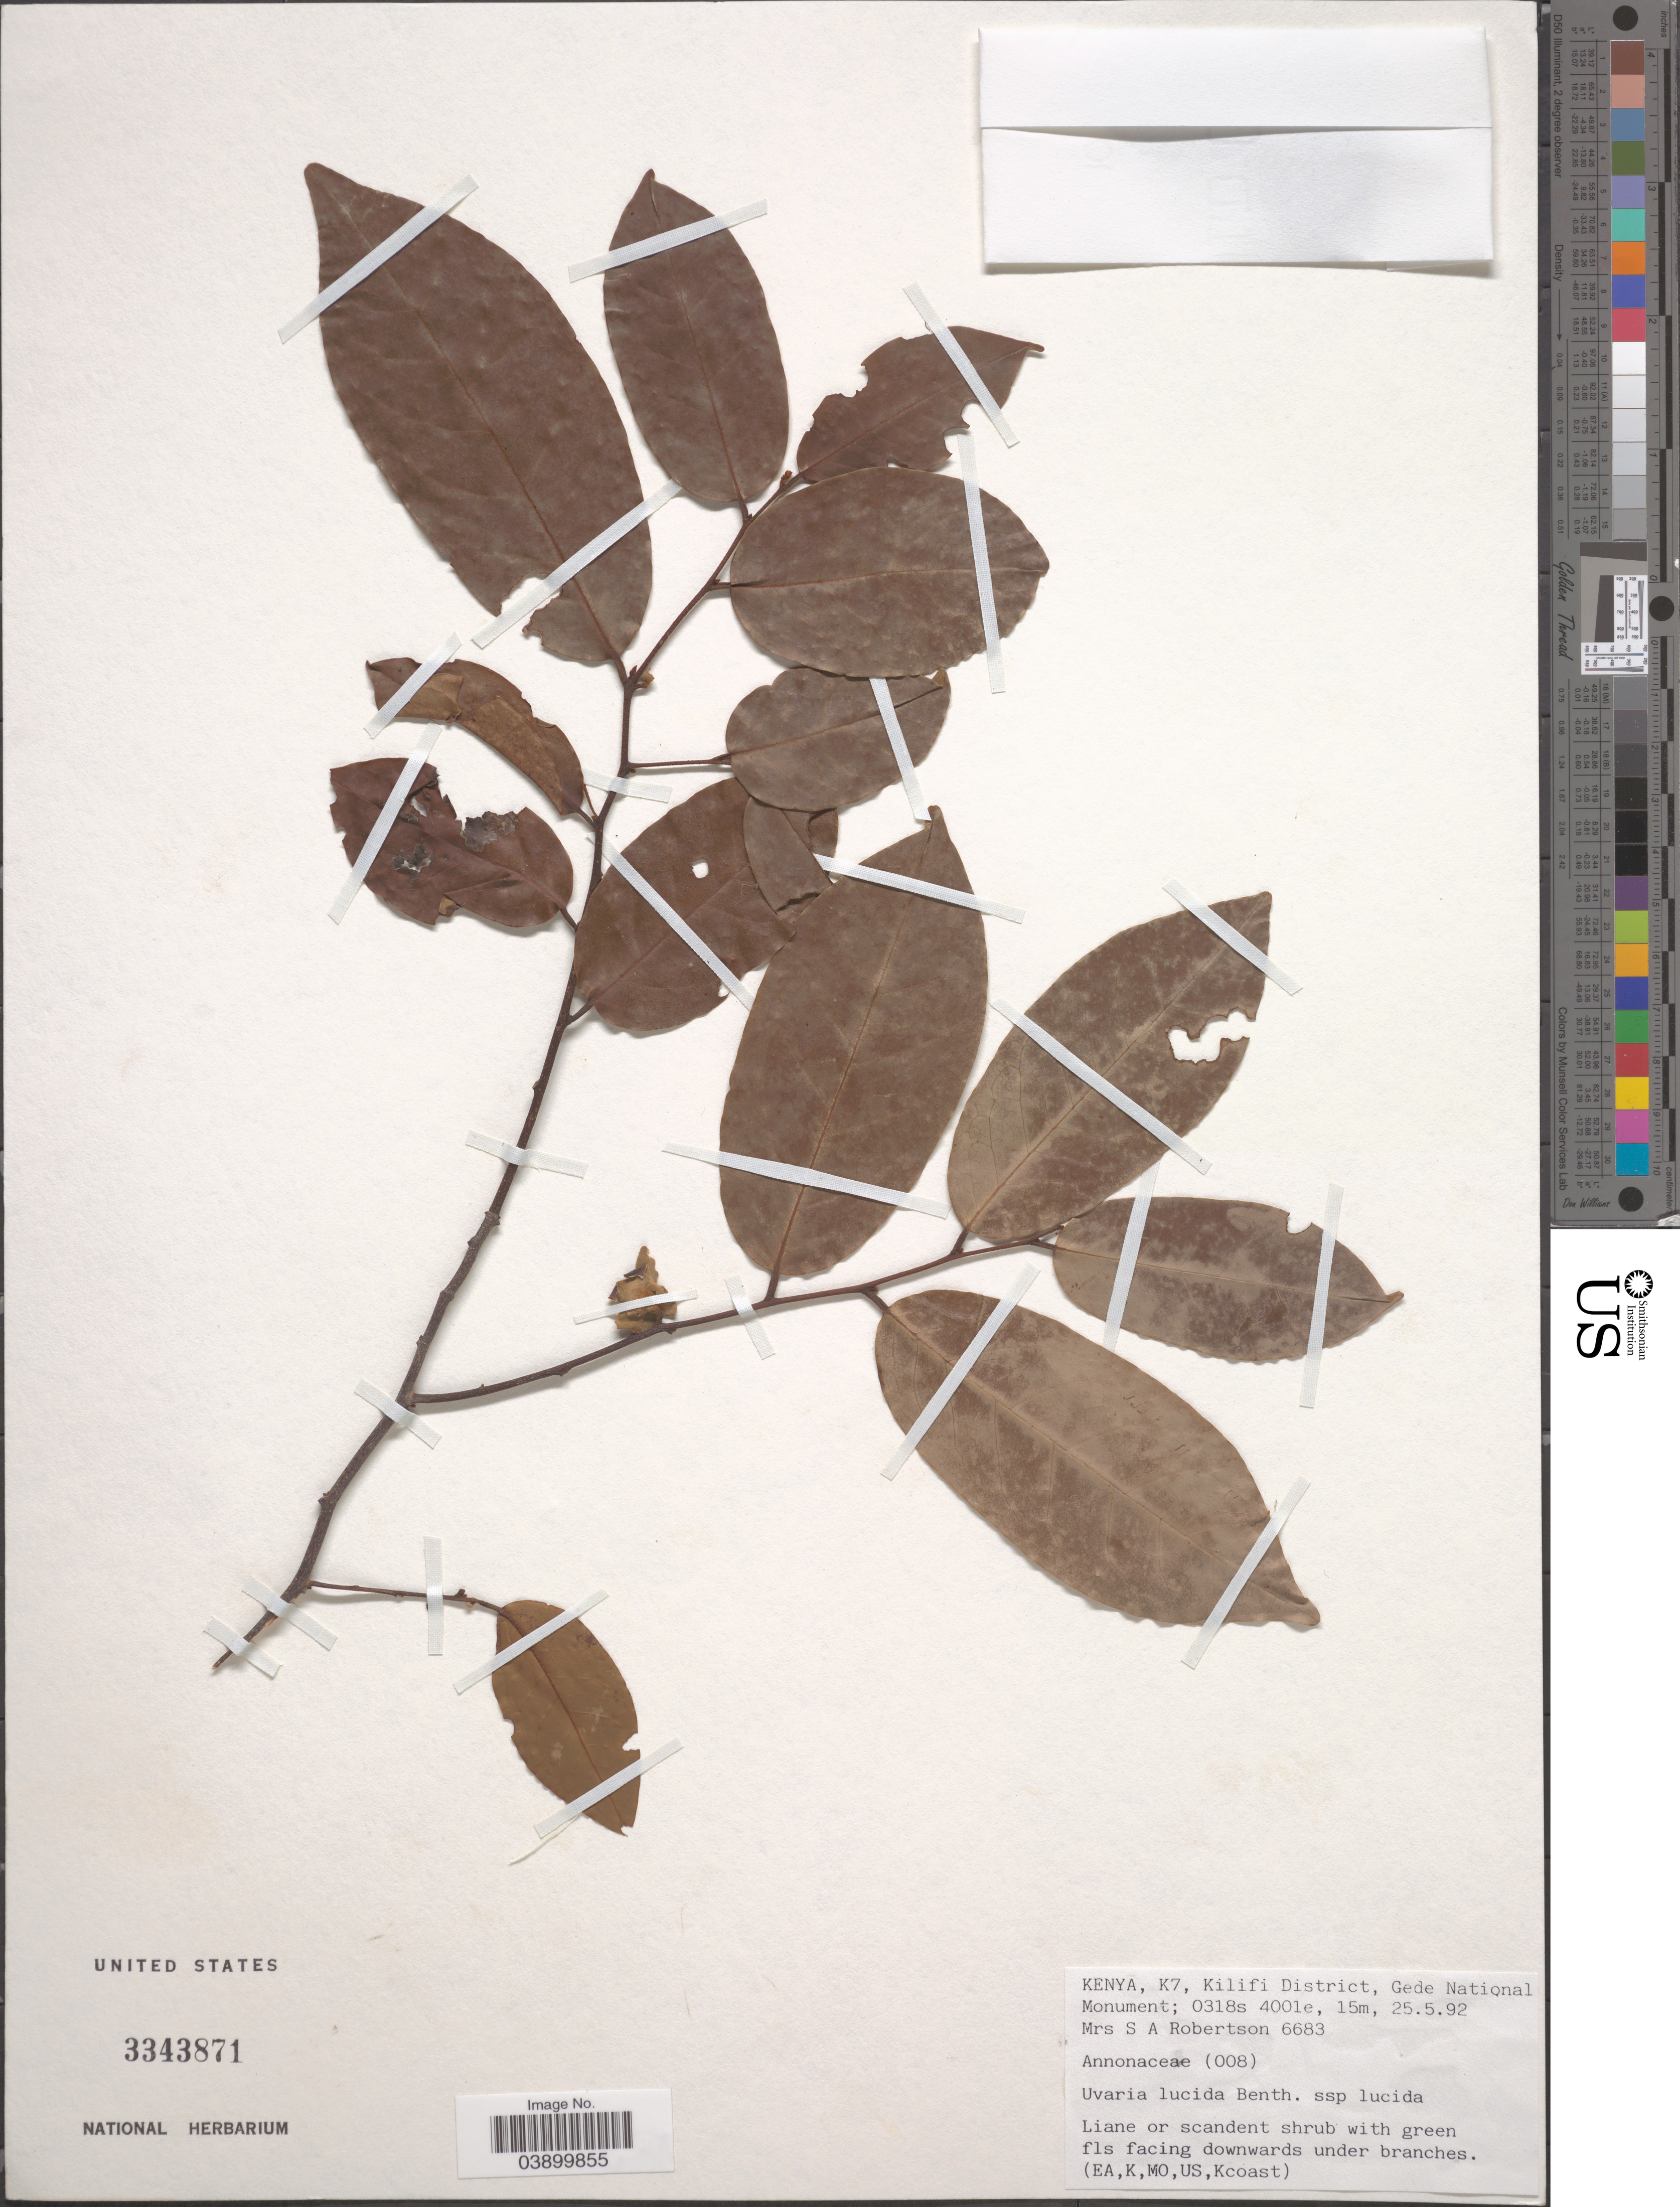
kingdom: Plantae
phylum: Tracheophyta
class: Magnoliopsida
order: Magnoliales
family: Annonaceae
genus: Uvaria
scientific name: Uvaria lucida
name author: Bojer ex Sweet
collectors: S. Robertson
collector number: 6683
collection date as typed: Transcribed d/m/y: 25/5/92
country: Kenya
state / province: Kilifi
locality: K7, Kilifi District, Gede National Monument.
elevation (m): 15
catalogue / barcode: US 3343871